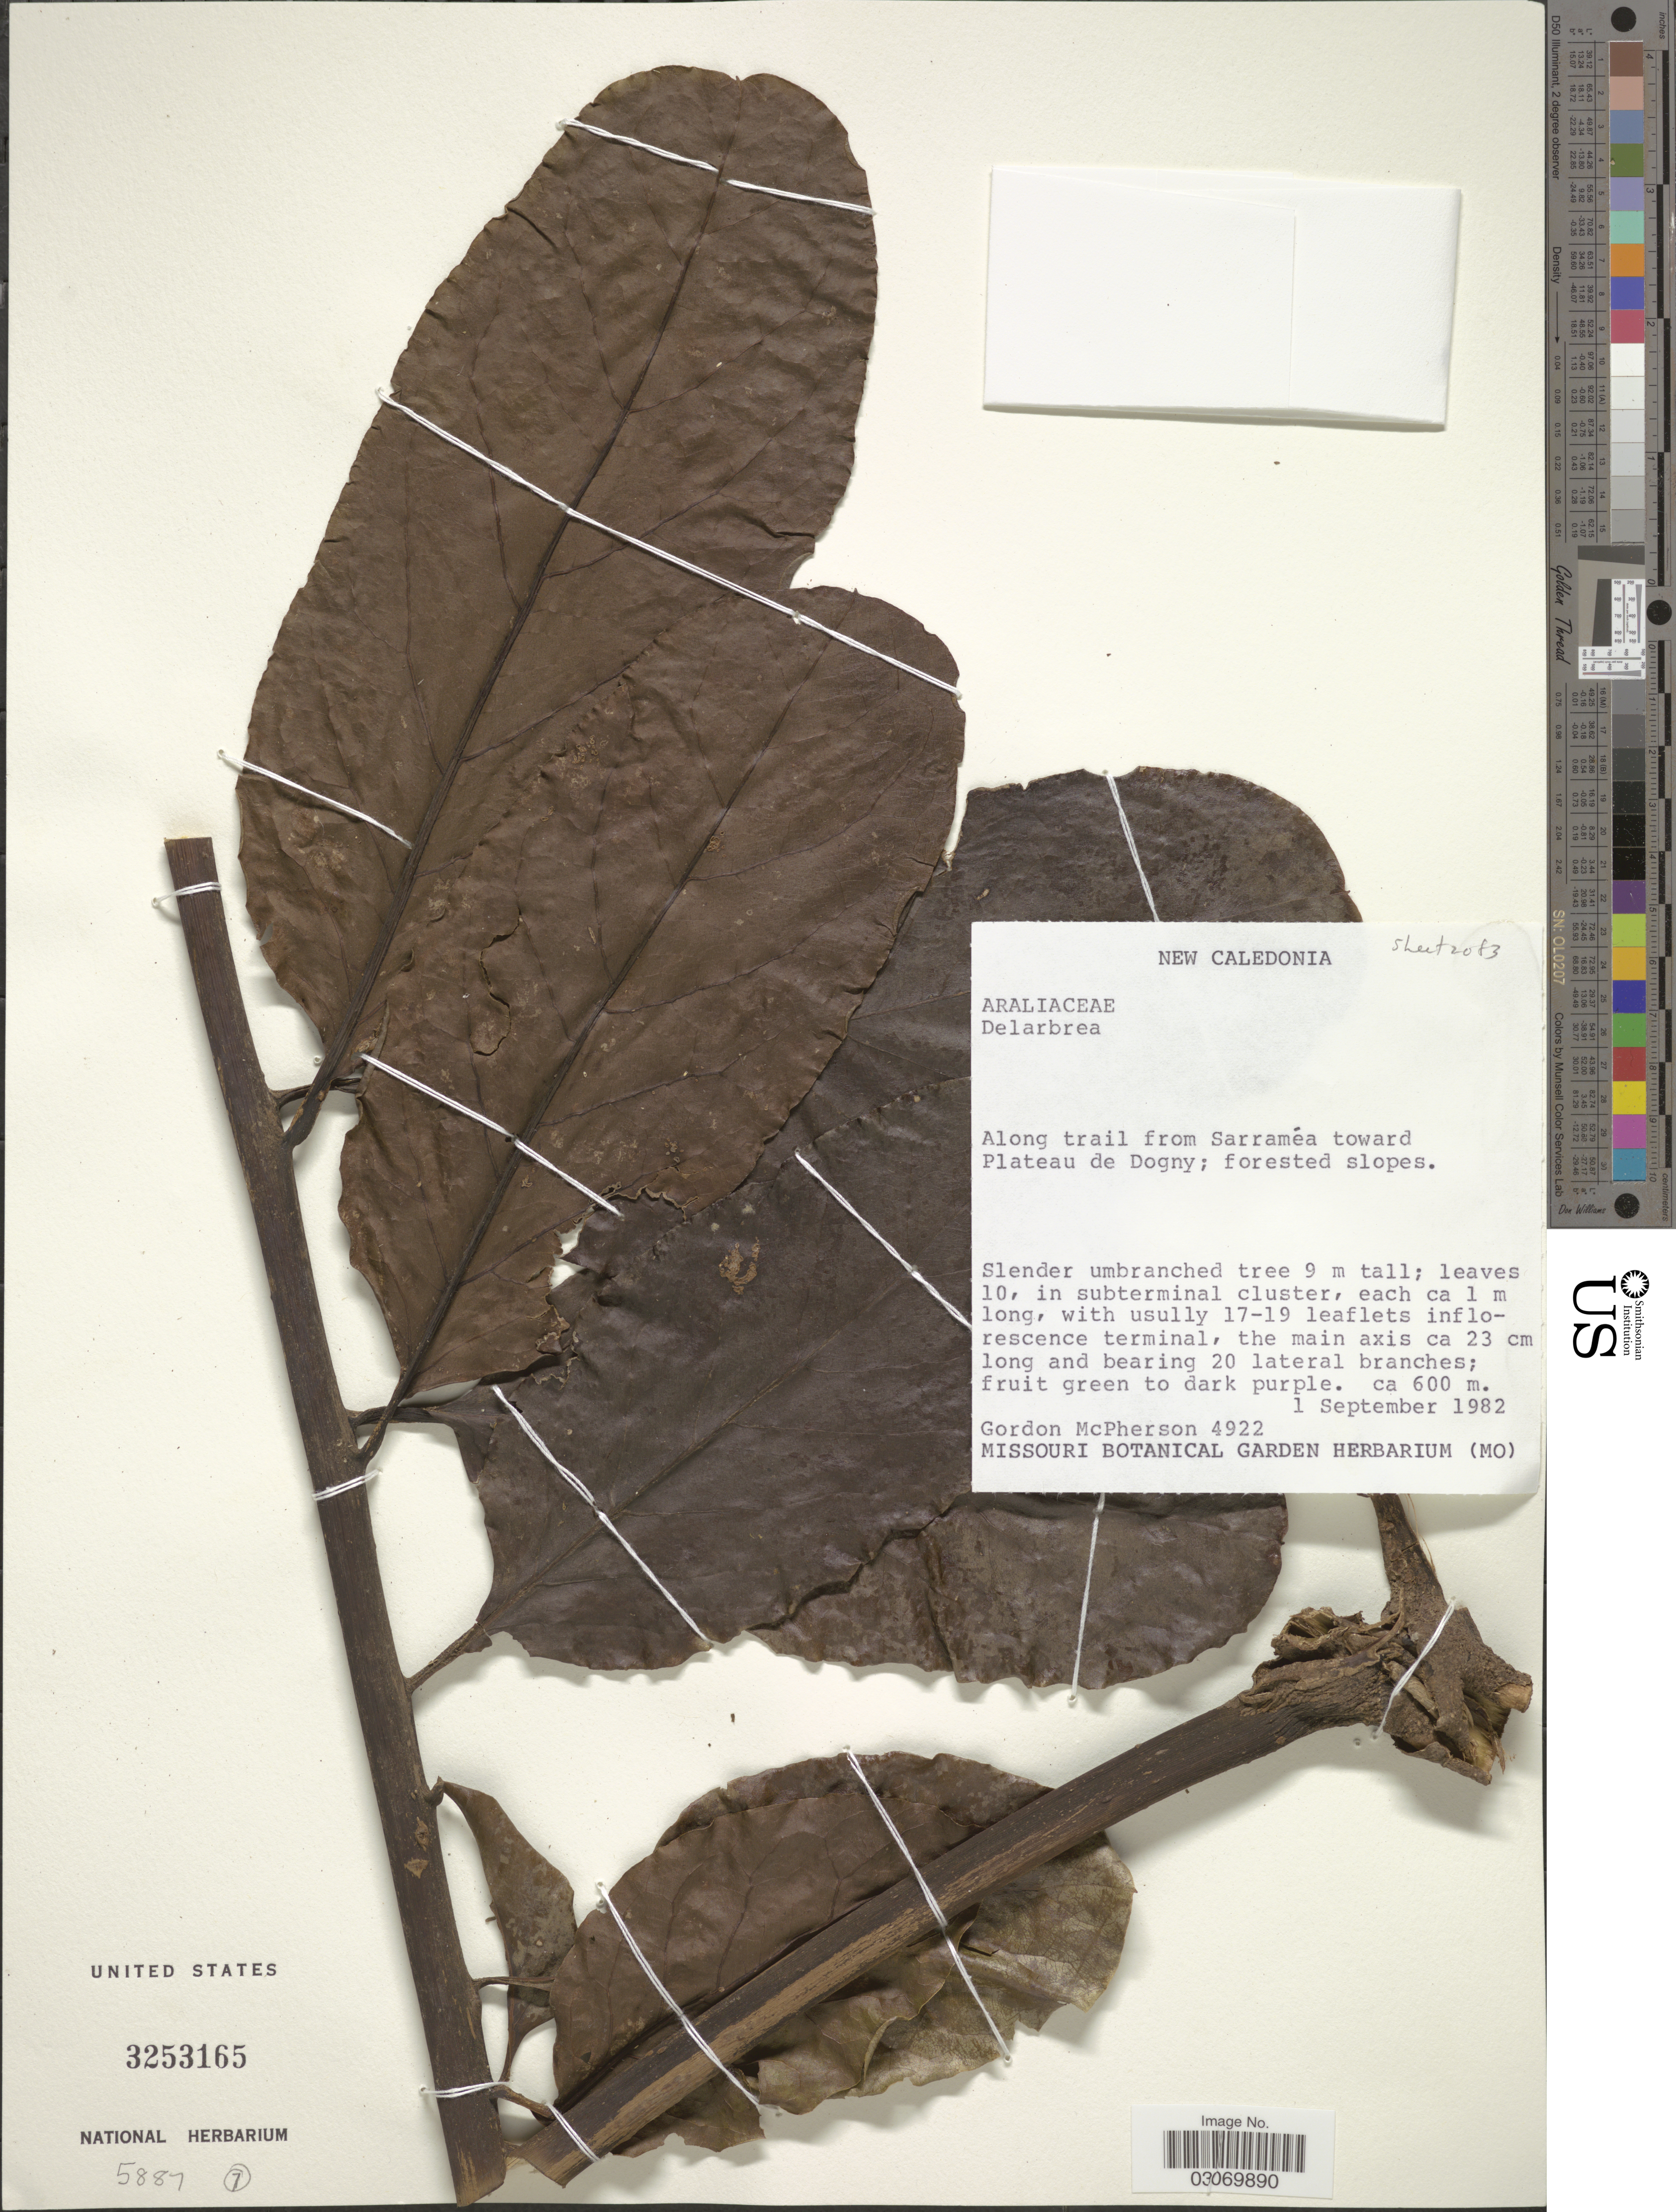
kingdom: Plantae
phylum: Tracheophyta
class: Magnoliopsida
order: Apiales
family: Myodocarpaceae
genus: Delarbrea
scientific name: Delarbrea sp.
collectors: G. D. McPherson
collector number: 4922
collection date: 1982-09-01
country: New Caledonia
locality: Along trail from Sarraméa toward Plateau de Dogny: forested slopes.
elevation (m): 600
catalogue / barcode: US 3253165